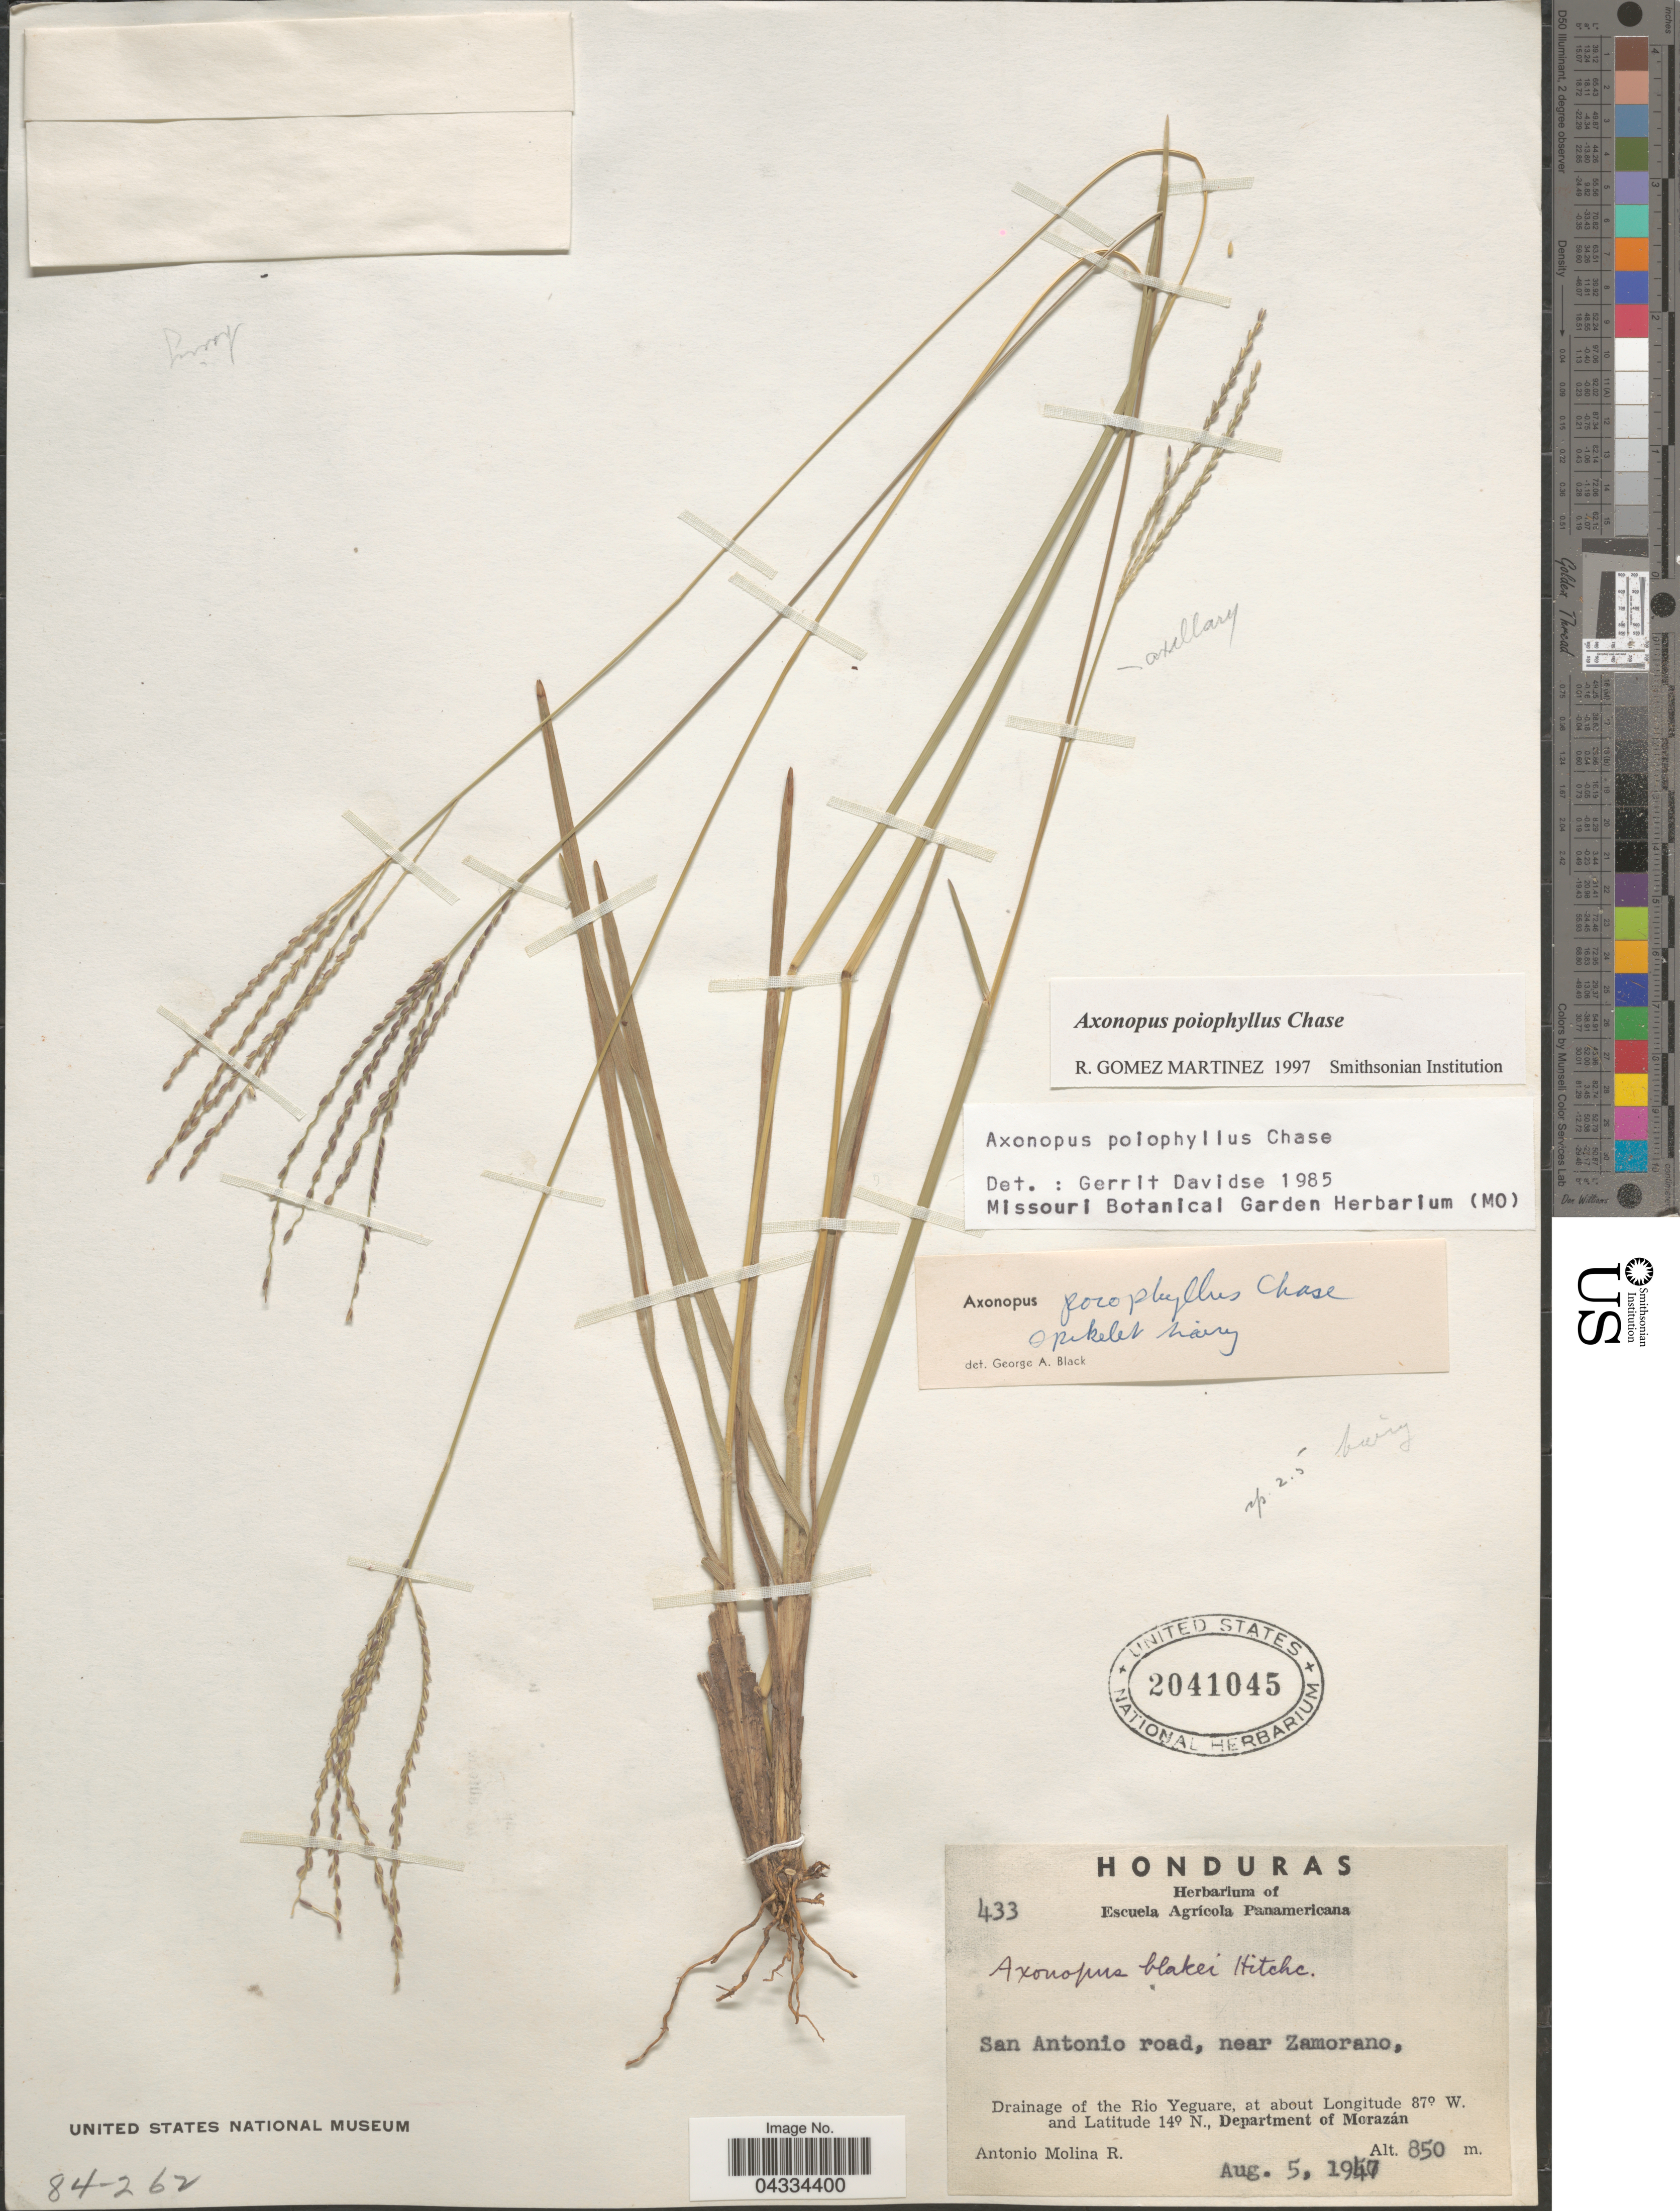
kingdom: Plantae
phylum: Tracheophyta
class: Liliopsida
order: Poales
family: Poaceae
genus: Axonopus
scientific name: Axonopus poiophyllus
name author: Chase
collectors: A. Molina R.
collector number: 433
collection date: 1947-08-05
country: Honduras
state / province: Fco. Morazán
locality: San Antonio road, near Zamorano. Drainage of the Rio Yeguare, Department of Morazán.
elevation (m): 850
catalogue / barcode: US 2041045